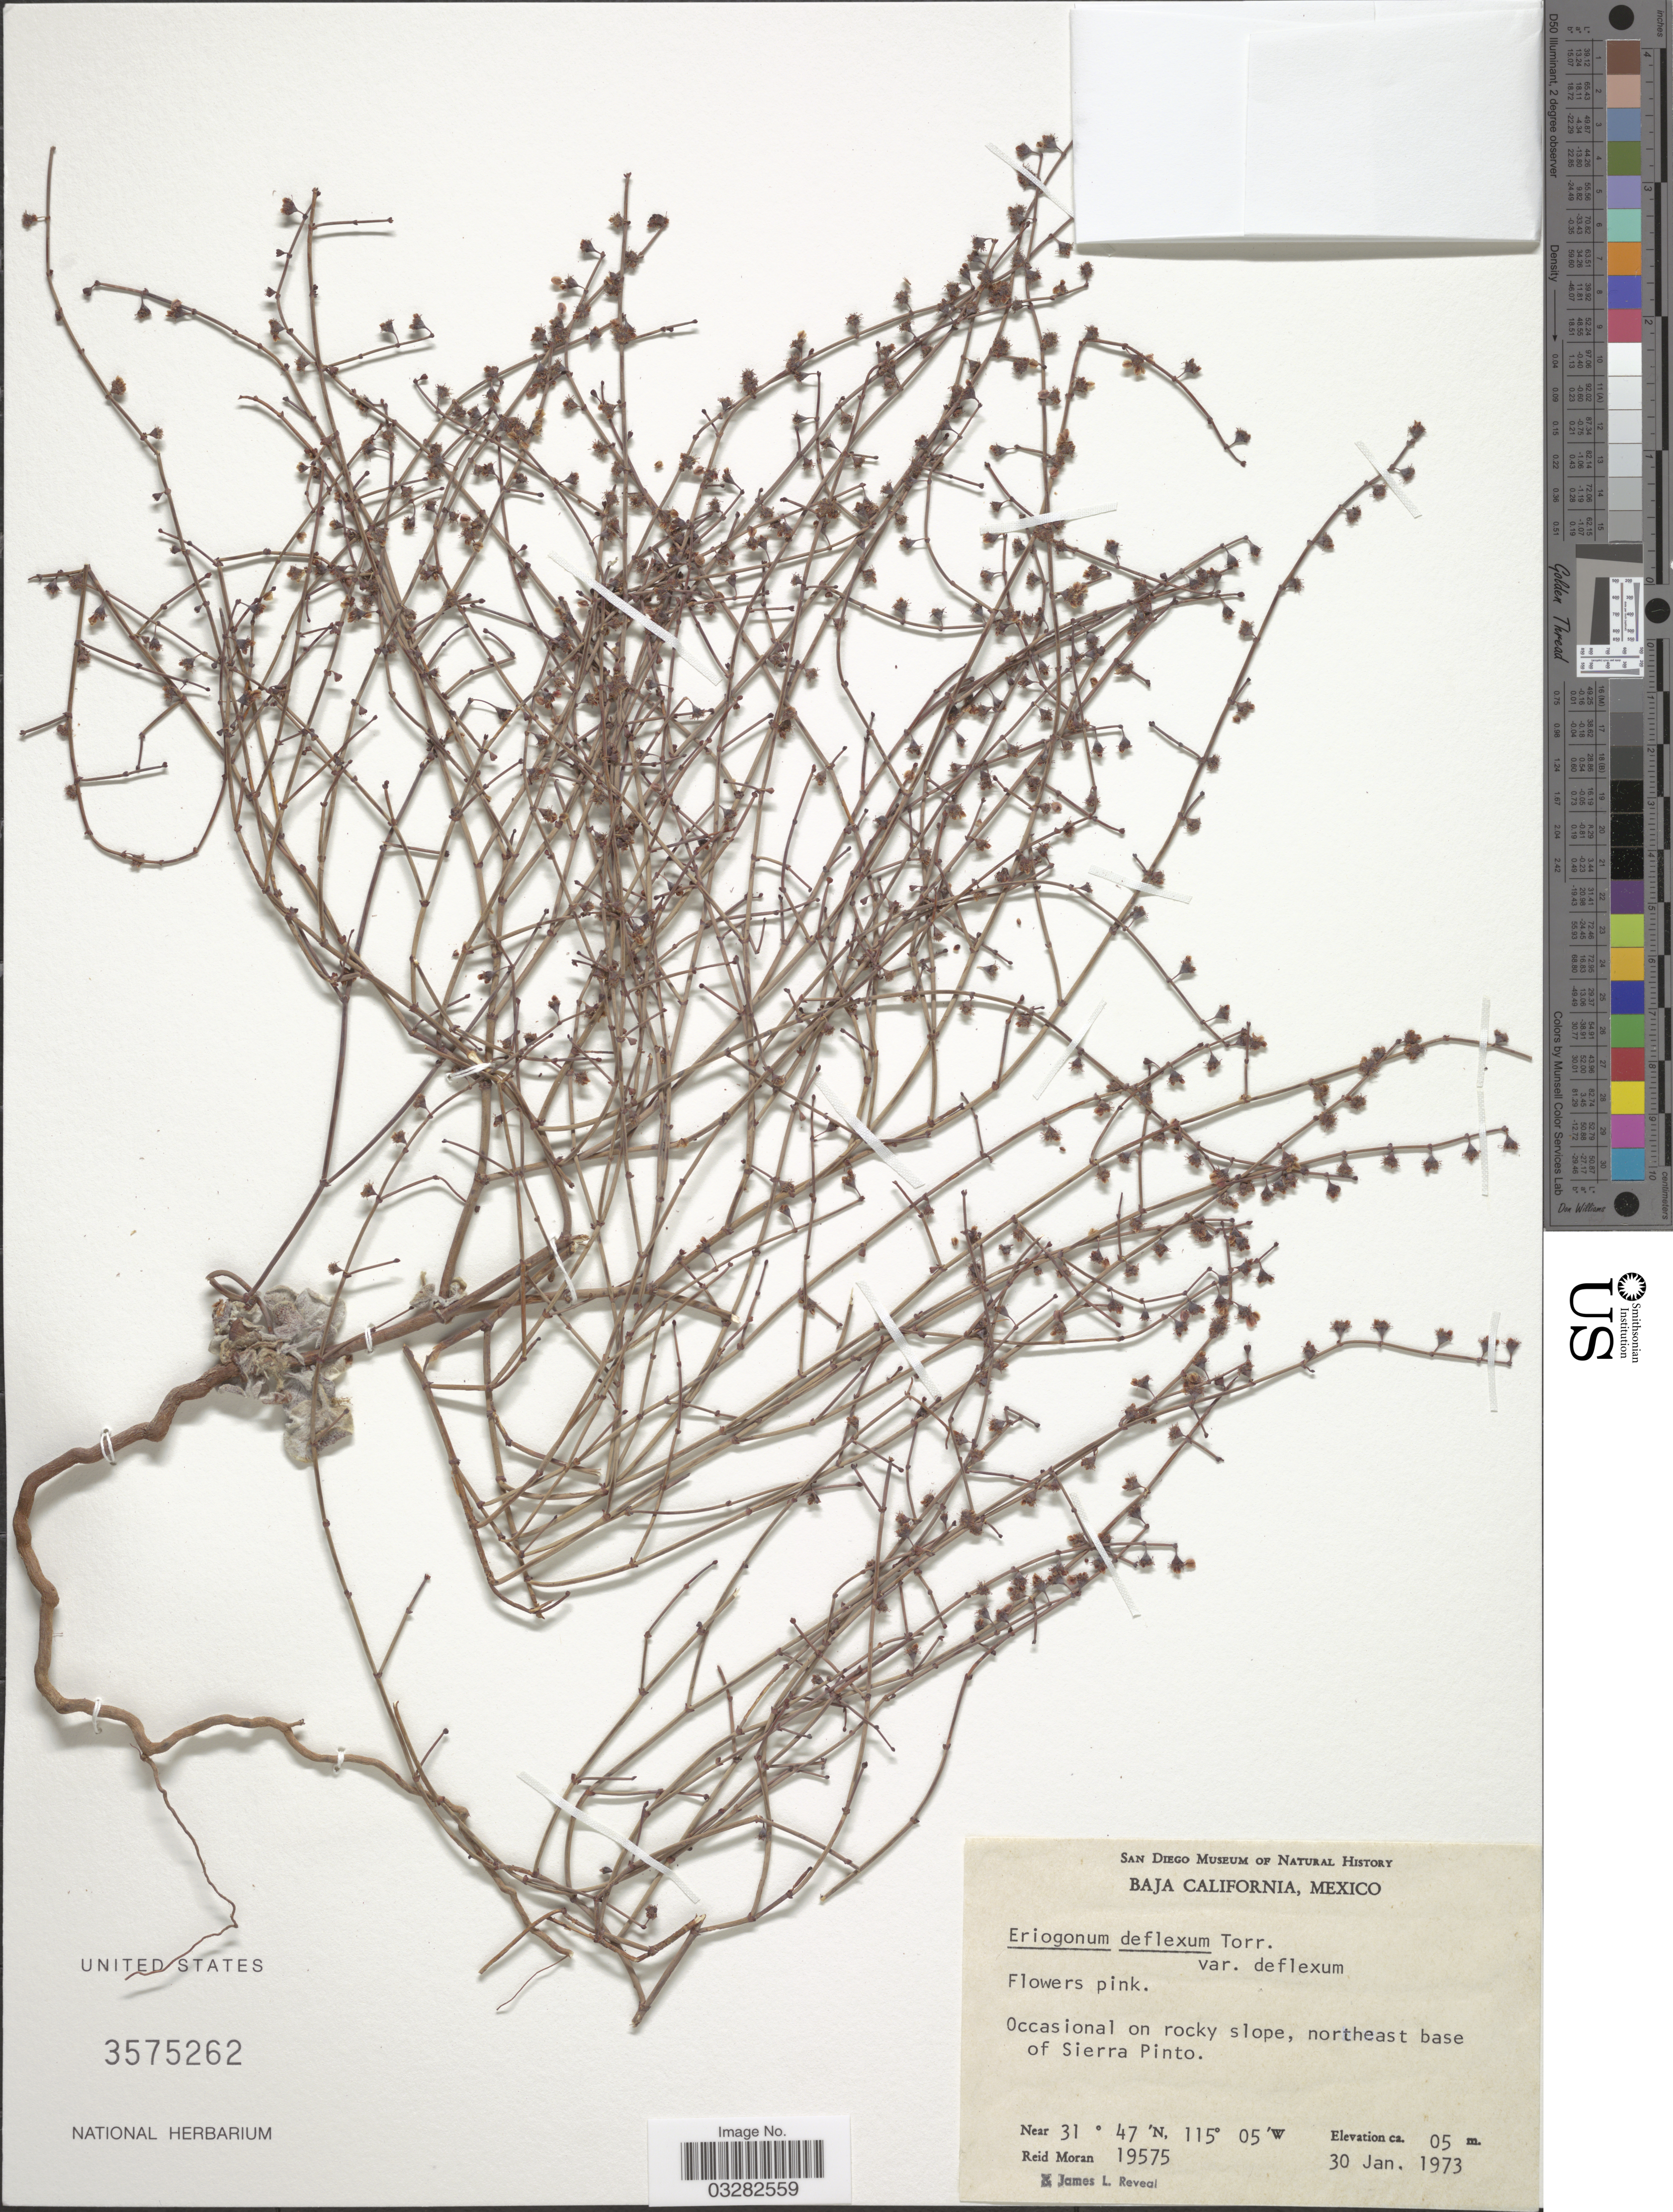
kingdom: Plantae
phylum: Tracheophyta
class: Magnoliopsida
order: Caryophyllales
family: Polygonaceae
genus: Eriogonum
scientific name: Eriogonum deflexum var. deflexum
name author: Torr. in Ives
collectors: R. Moran & J. L. Reveal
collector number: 19575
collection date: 1973-01-30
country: Mexico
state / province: Baja California Norte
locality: Northeast base of Sierra Pinto.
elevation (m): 5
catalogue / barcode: US 3575262